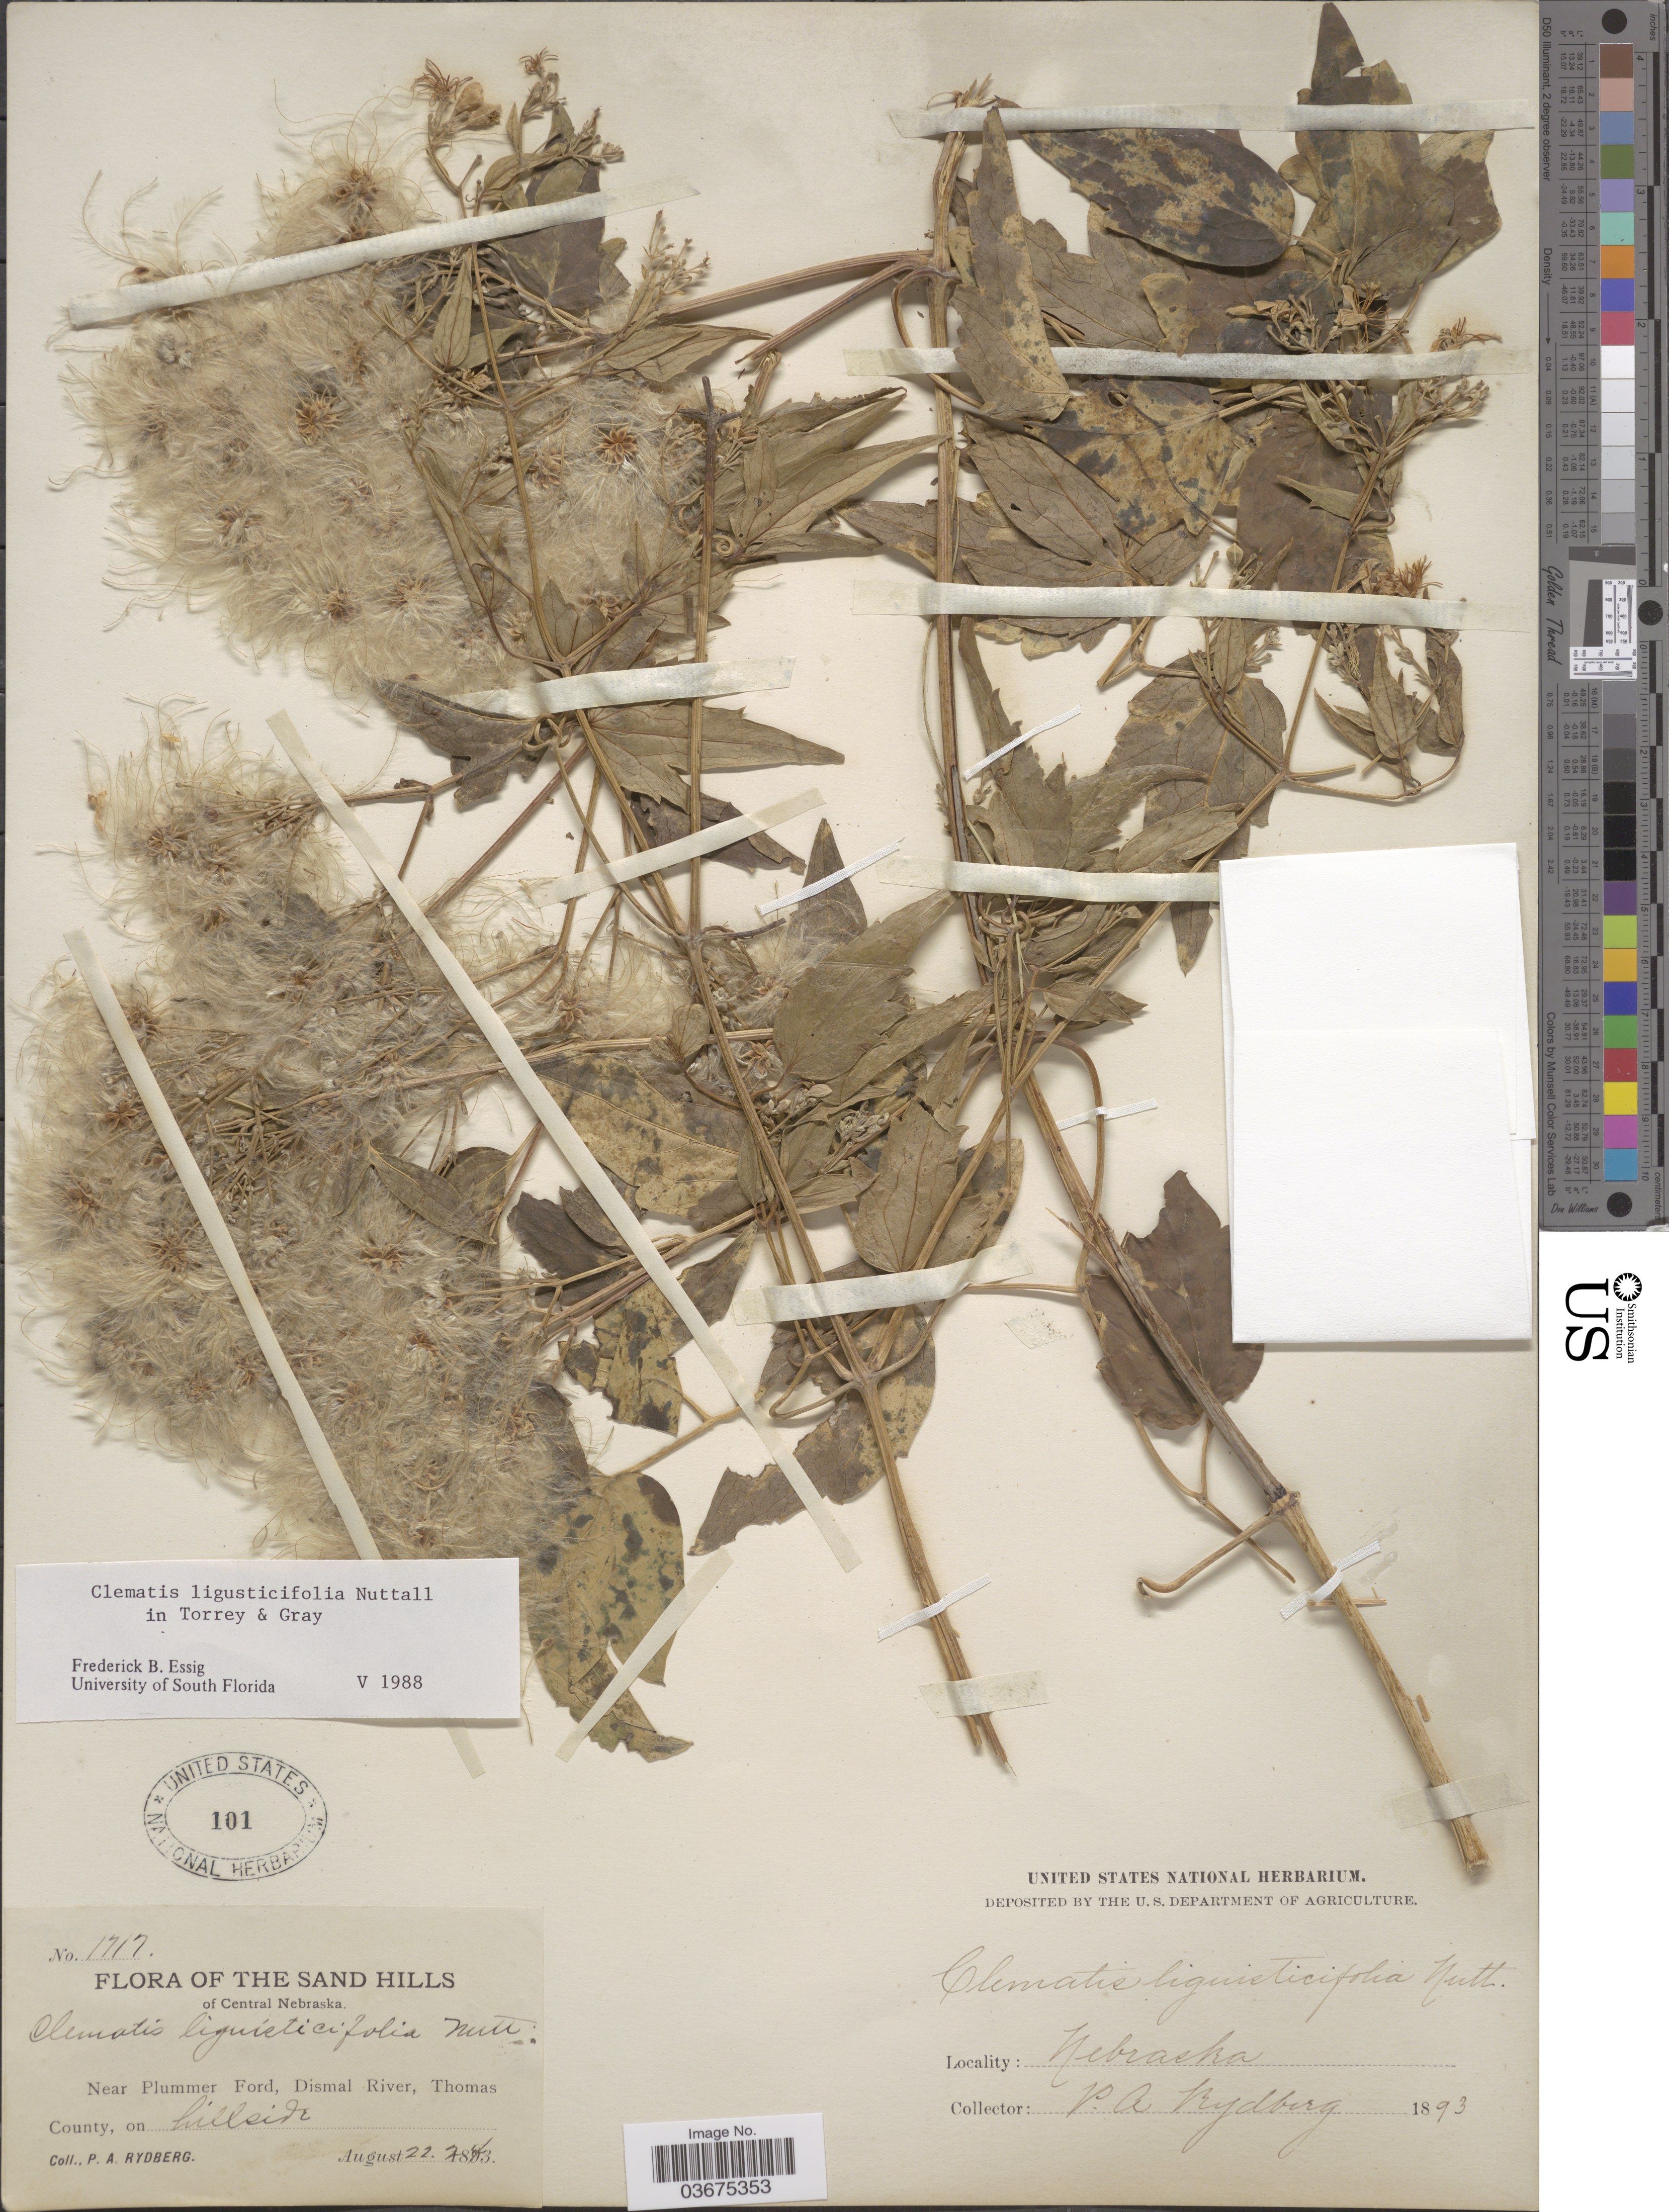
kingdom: Plantae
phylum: Tracheophyta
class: Magnoliopsida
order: Ranunculales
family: Ranunculaceae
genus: Clematis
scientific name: Clematis ligusticifolia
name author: Nutt.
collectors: P. A. Rydberg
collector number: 1717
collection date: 1893-08-22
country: United States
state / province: Nebraska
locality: The Sand Hills of Central Nebraska. Near Plummer Ford, Dismal River, Thomas County, on hillside.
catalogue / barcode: US 101